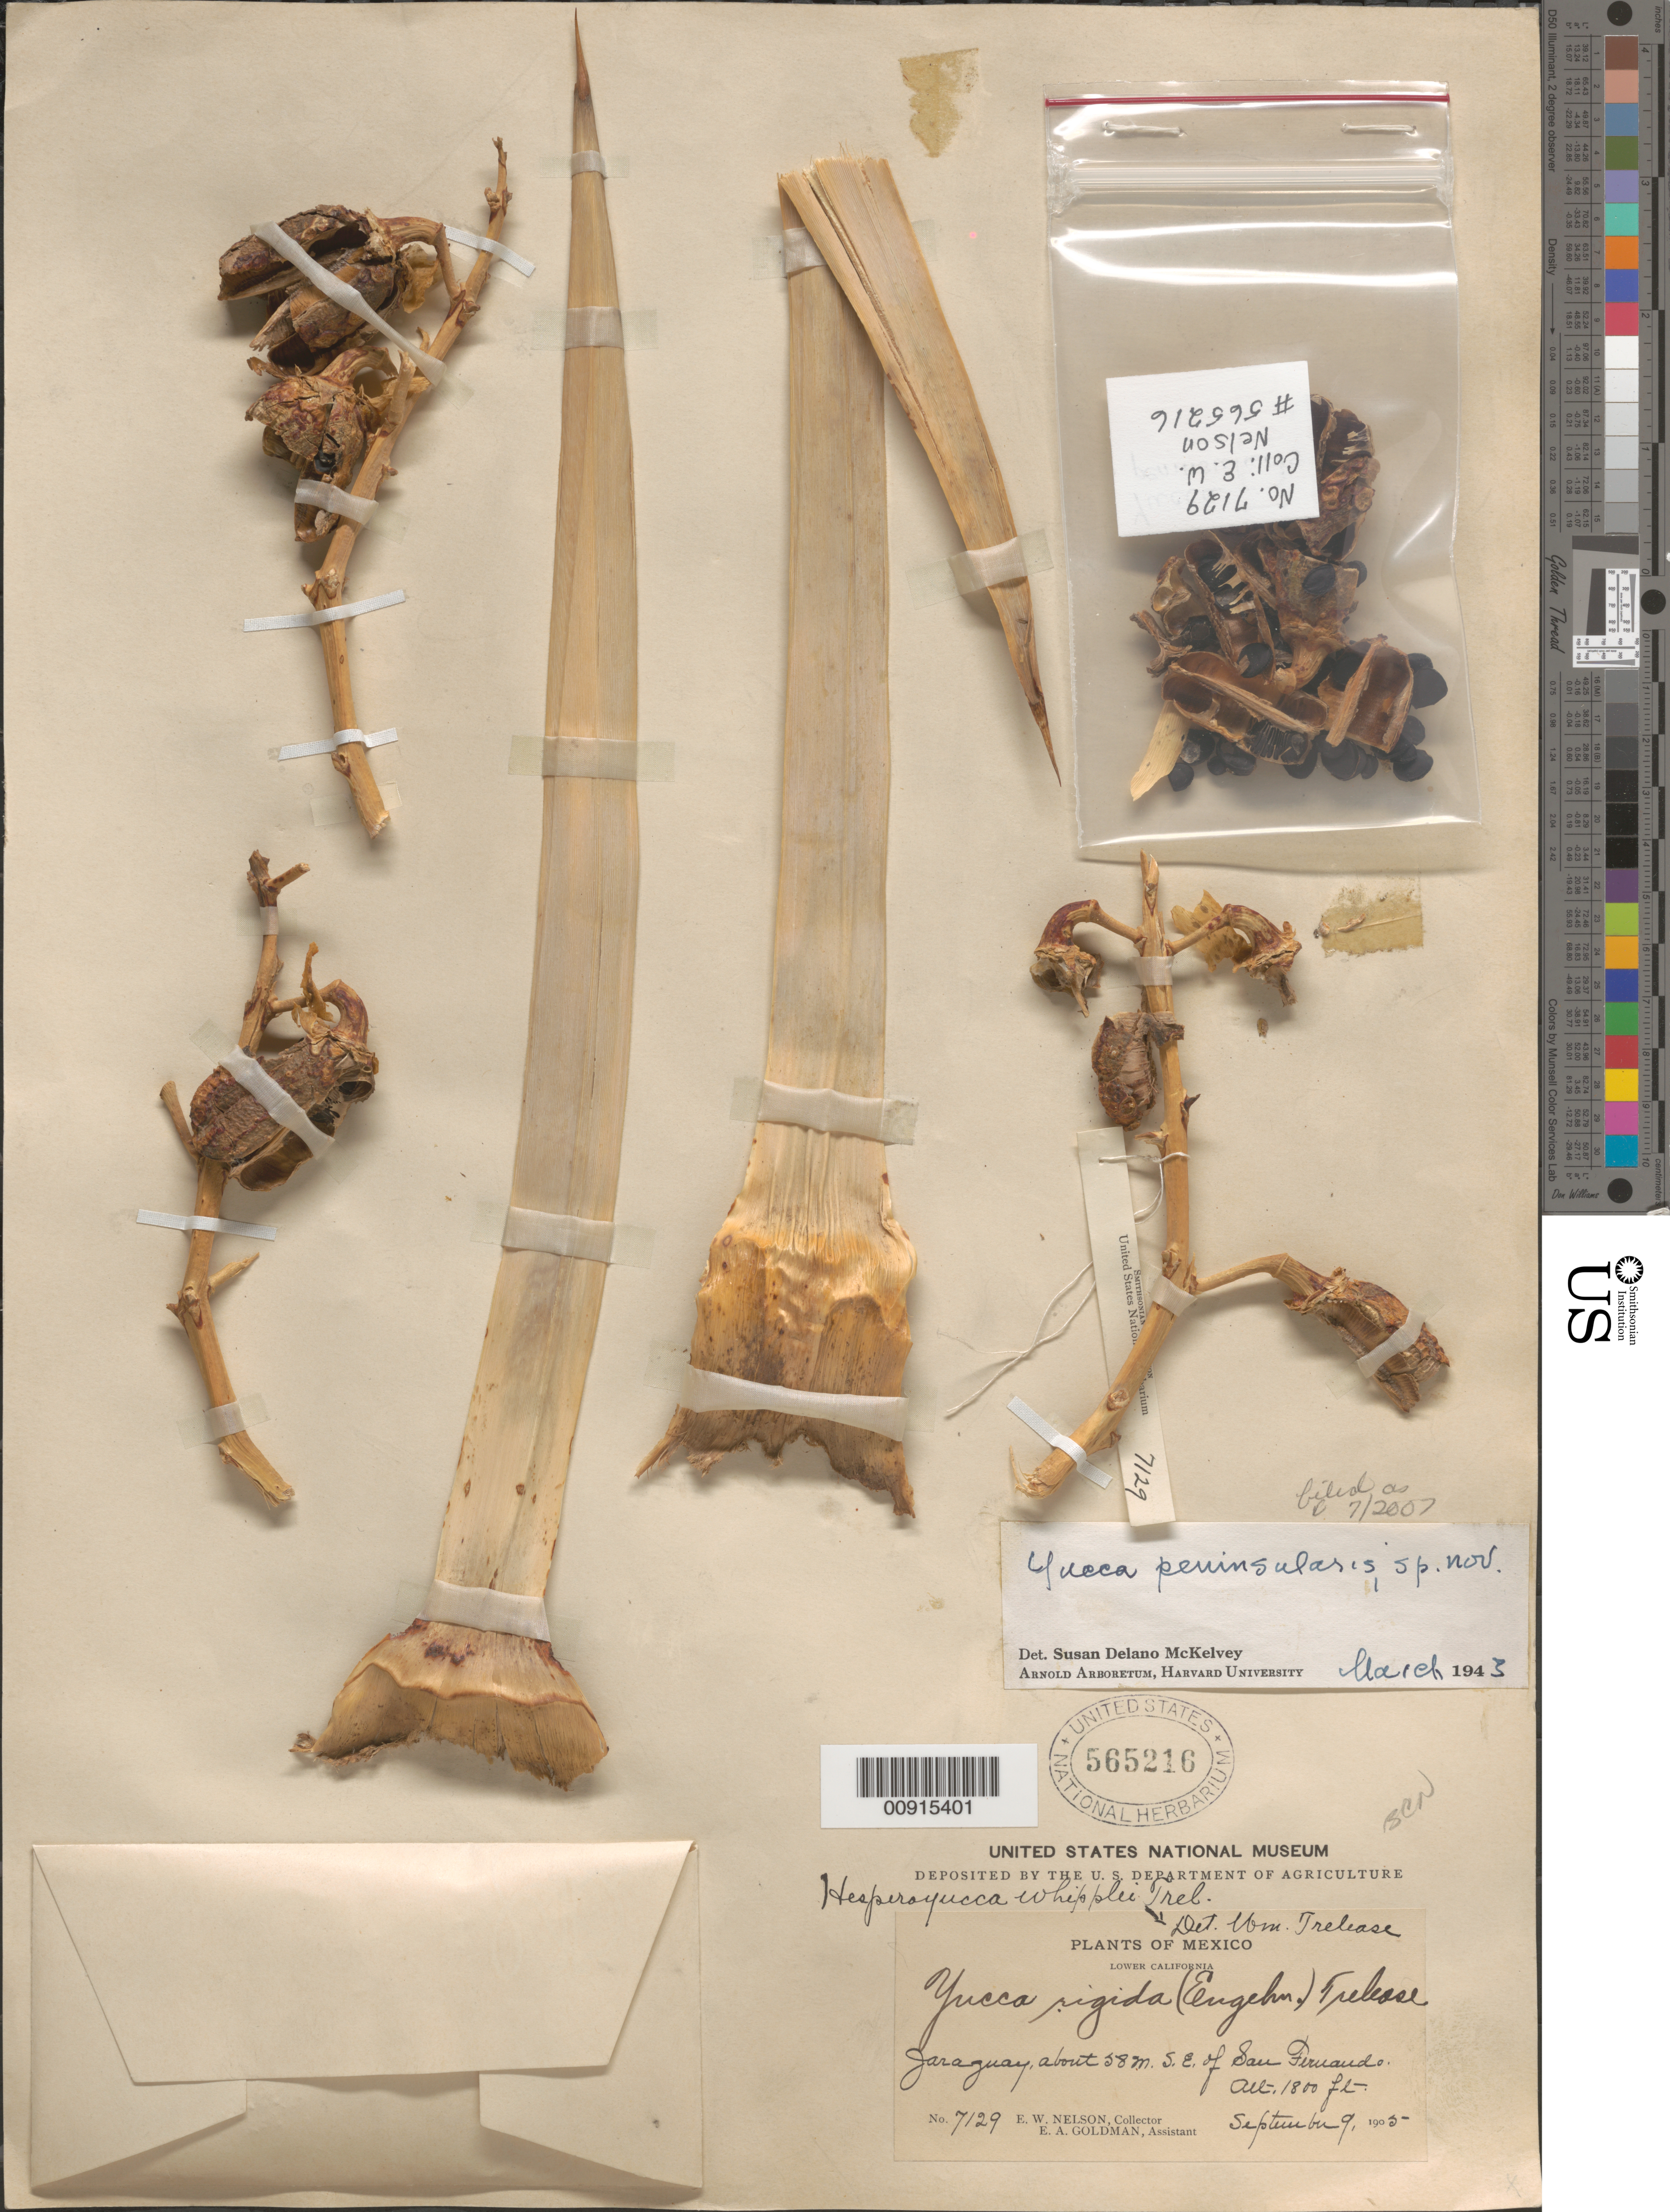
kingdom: Plantae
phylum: Tracheophyta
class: Liliopsida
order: Asparagales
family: Asparagaceae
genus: Yucca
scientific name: Yucca peninsularis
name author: McKelvey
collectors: E. W. Nelson & E. A. Goldman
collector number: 7129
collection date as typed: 09 Sep 1905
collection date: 1905-09-09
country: Mexico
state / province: Baja California Norte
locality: Jaraguay, about 58 m. SE of San Fernando. Lower California.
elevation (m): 549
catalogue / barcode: US 565216